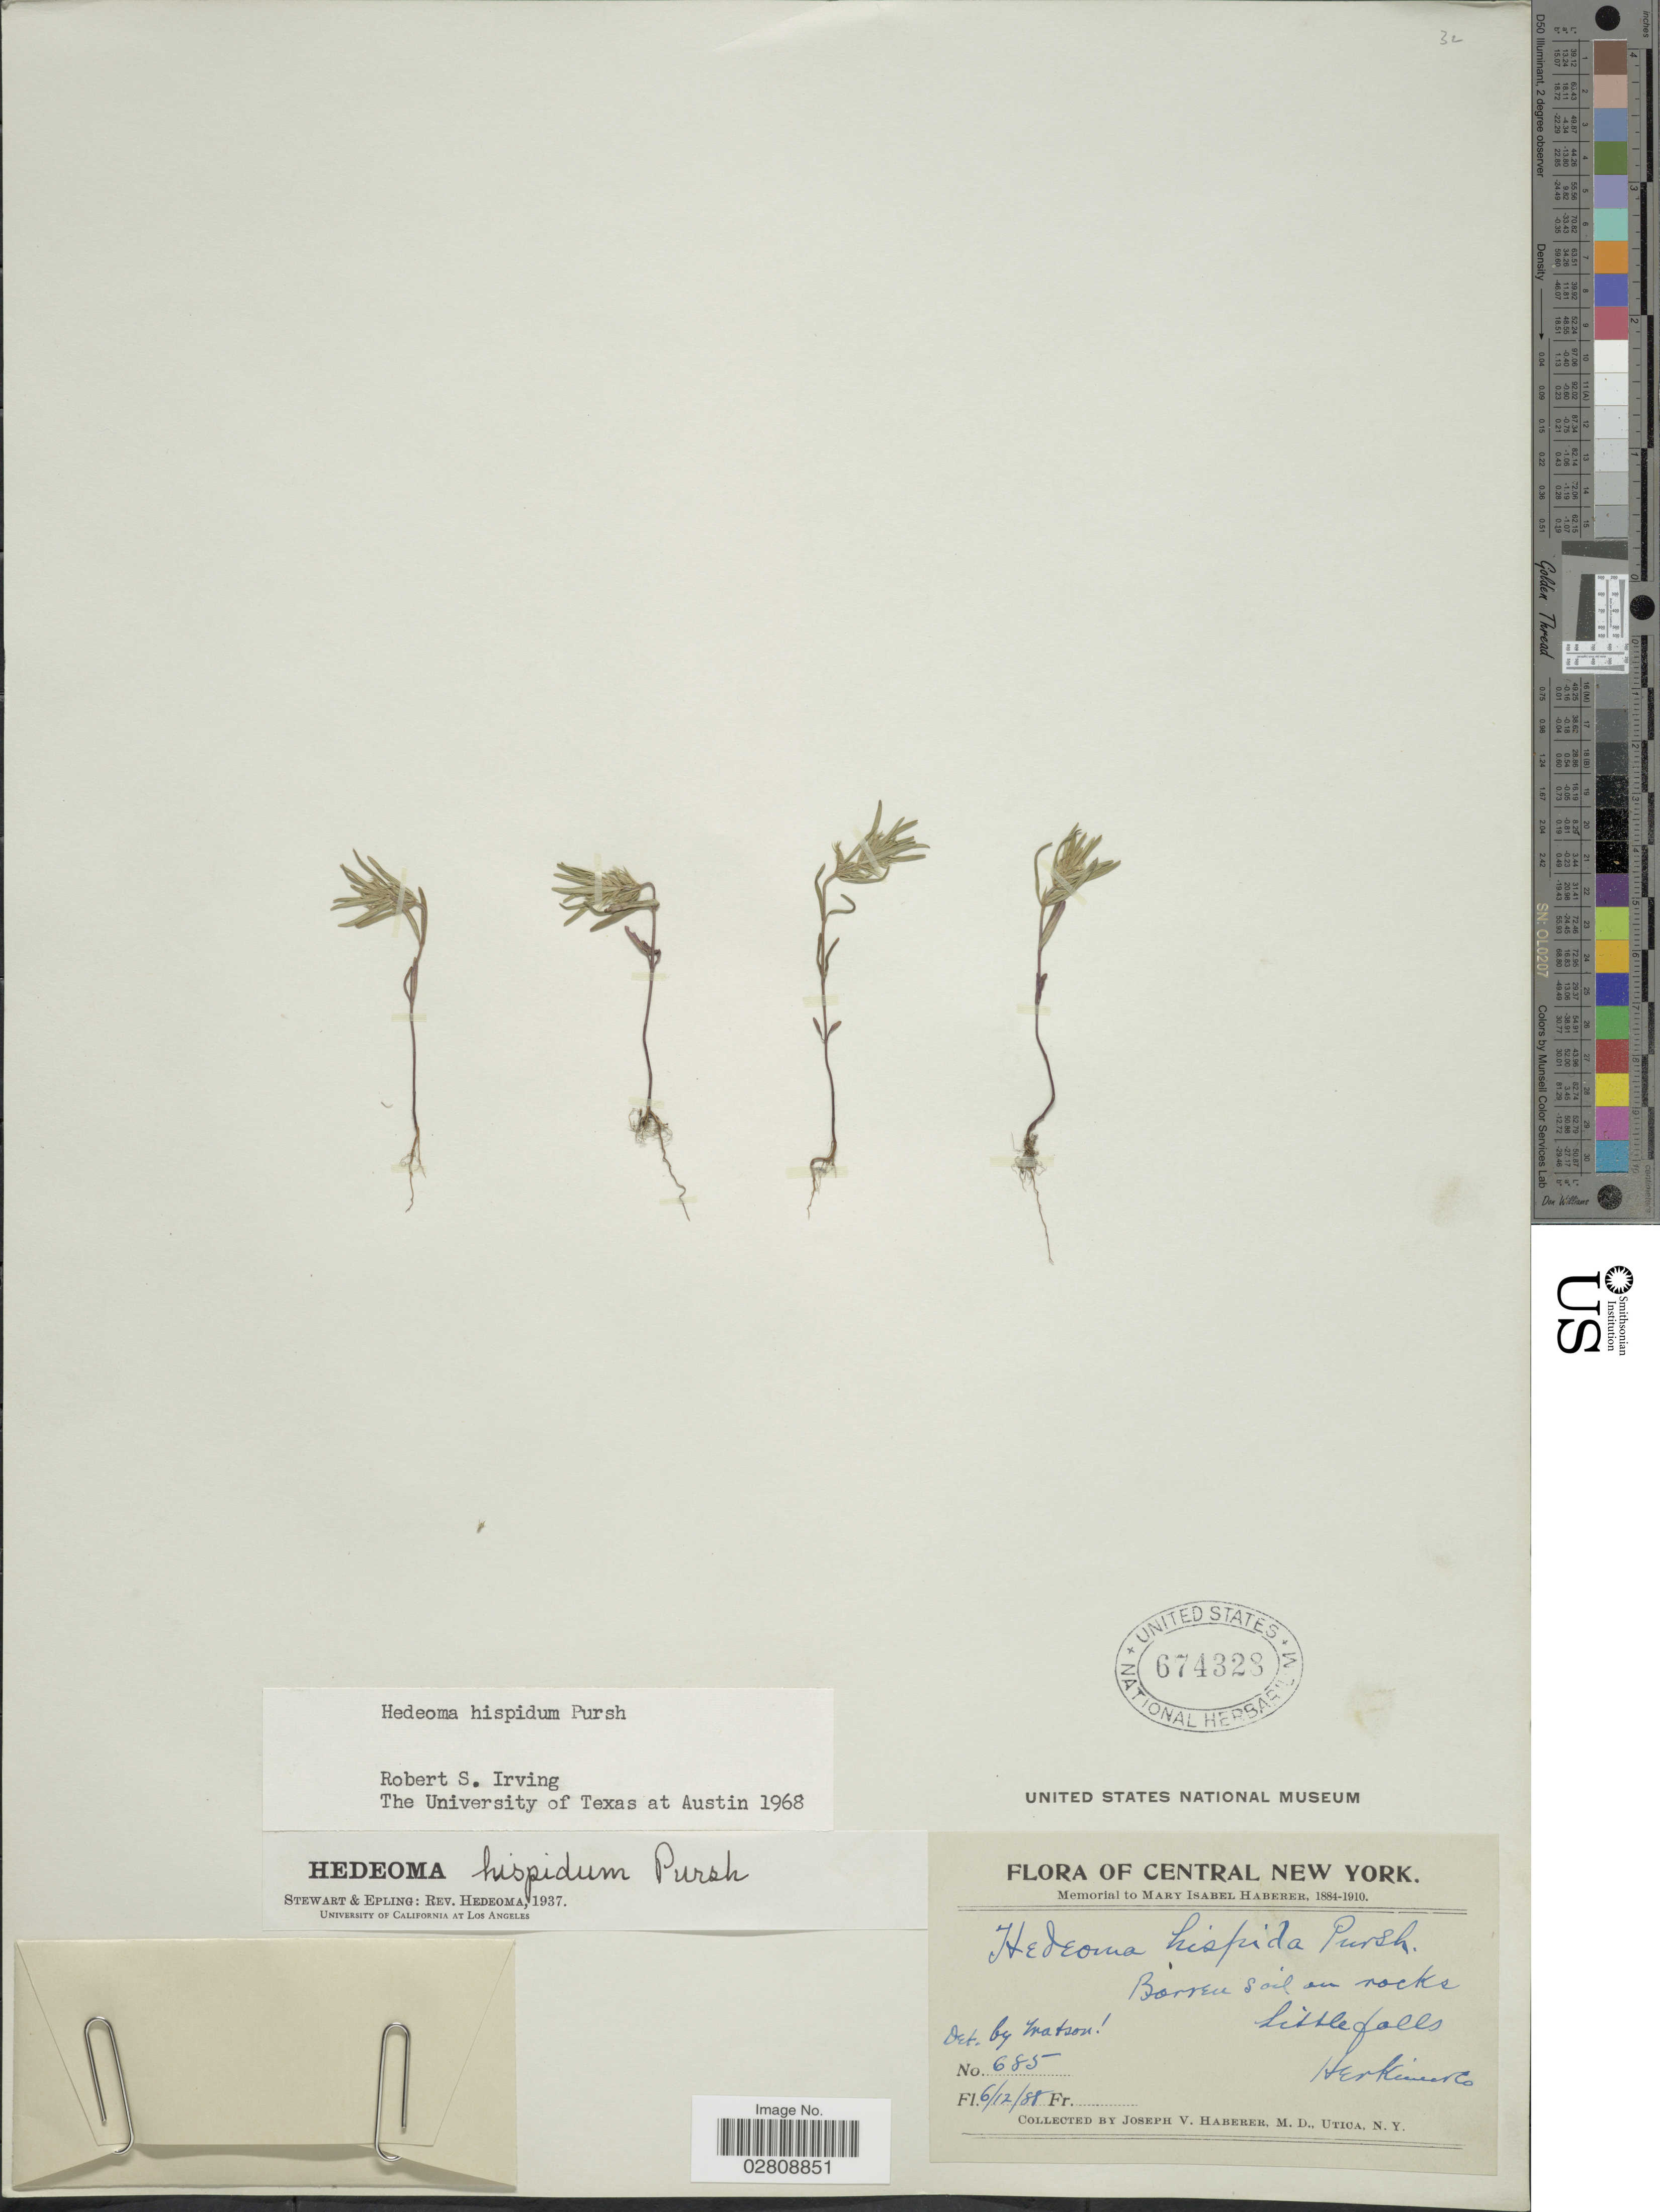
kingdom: Plantae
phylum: Tracheophyta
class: Magnoliopsida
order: Lamiales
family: Lamiaceae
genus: Hedeoma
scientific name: Hedeoma hispida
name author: Pursh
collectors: J. V. Haberer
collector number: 685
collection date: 1888-06-12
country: United States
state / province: New York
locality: Central New York. Barren soil on rocks Little falls, Herkimer Co.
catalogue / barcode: US 674328